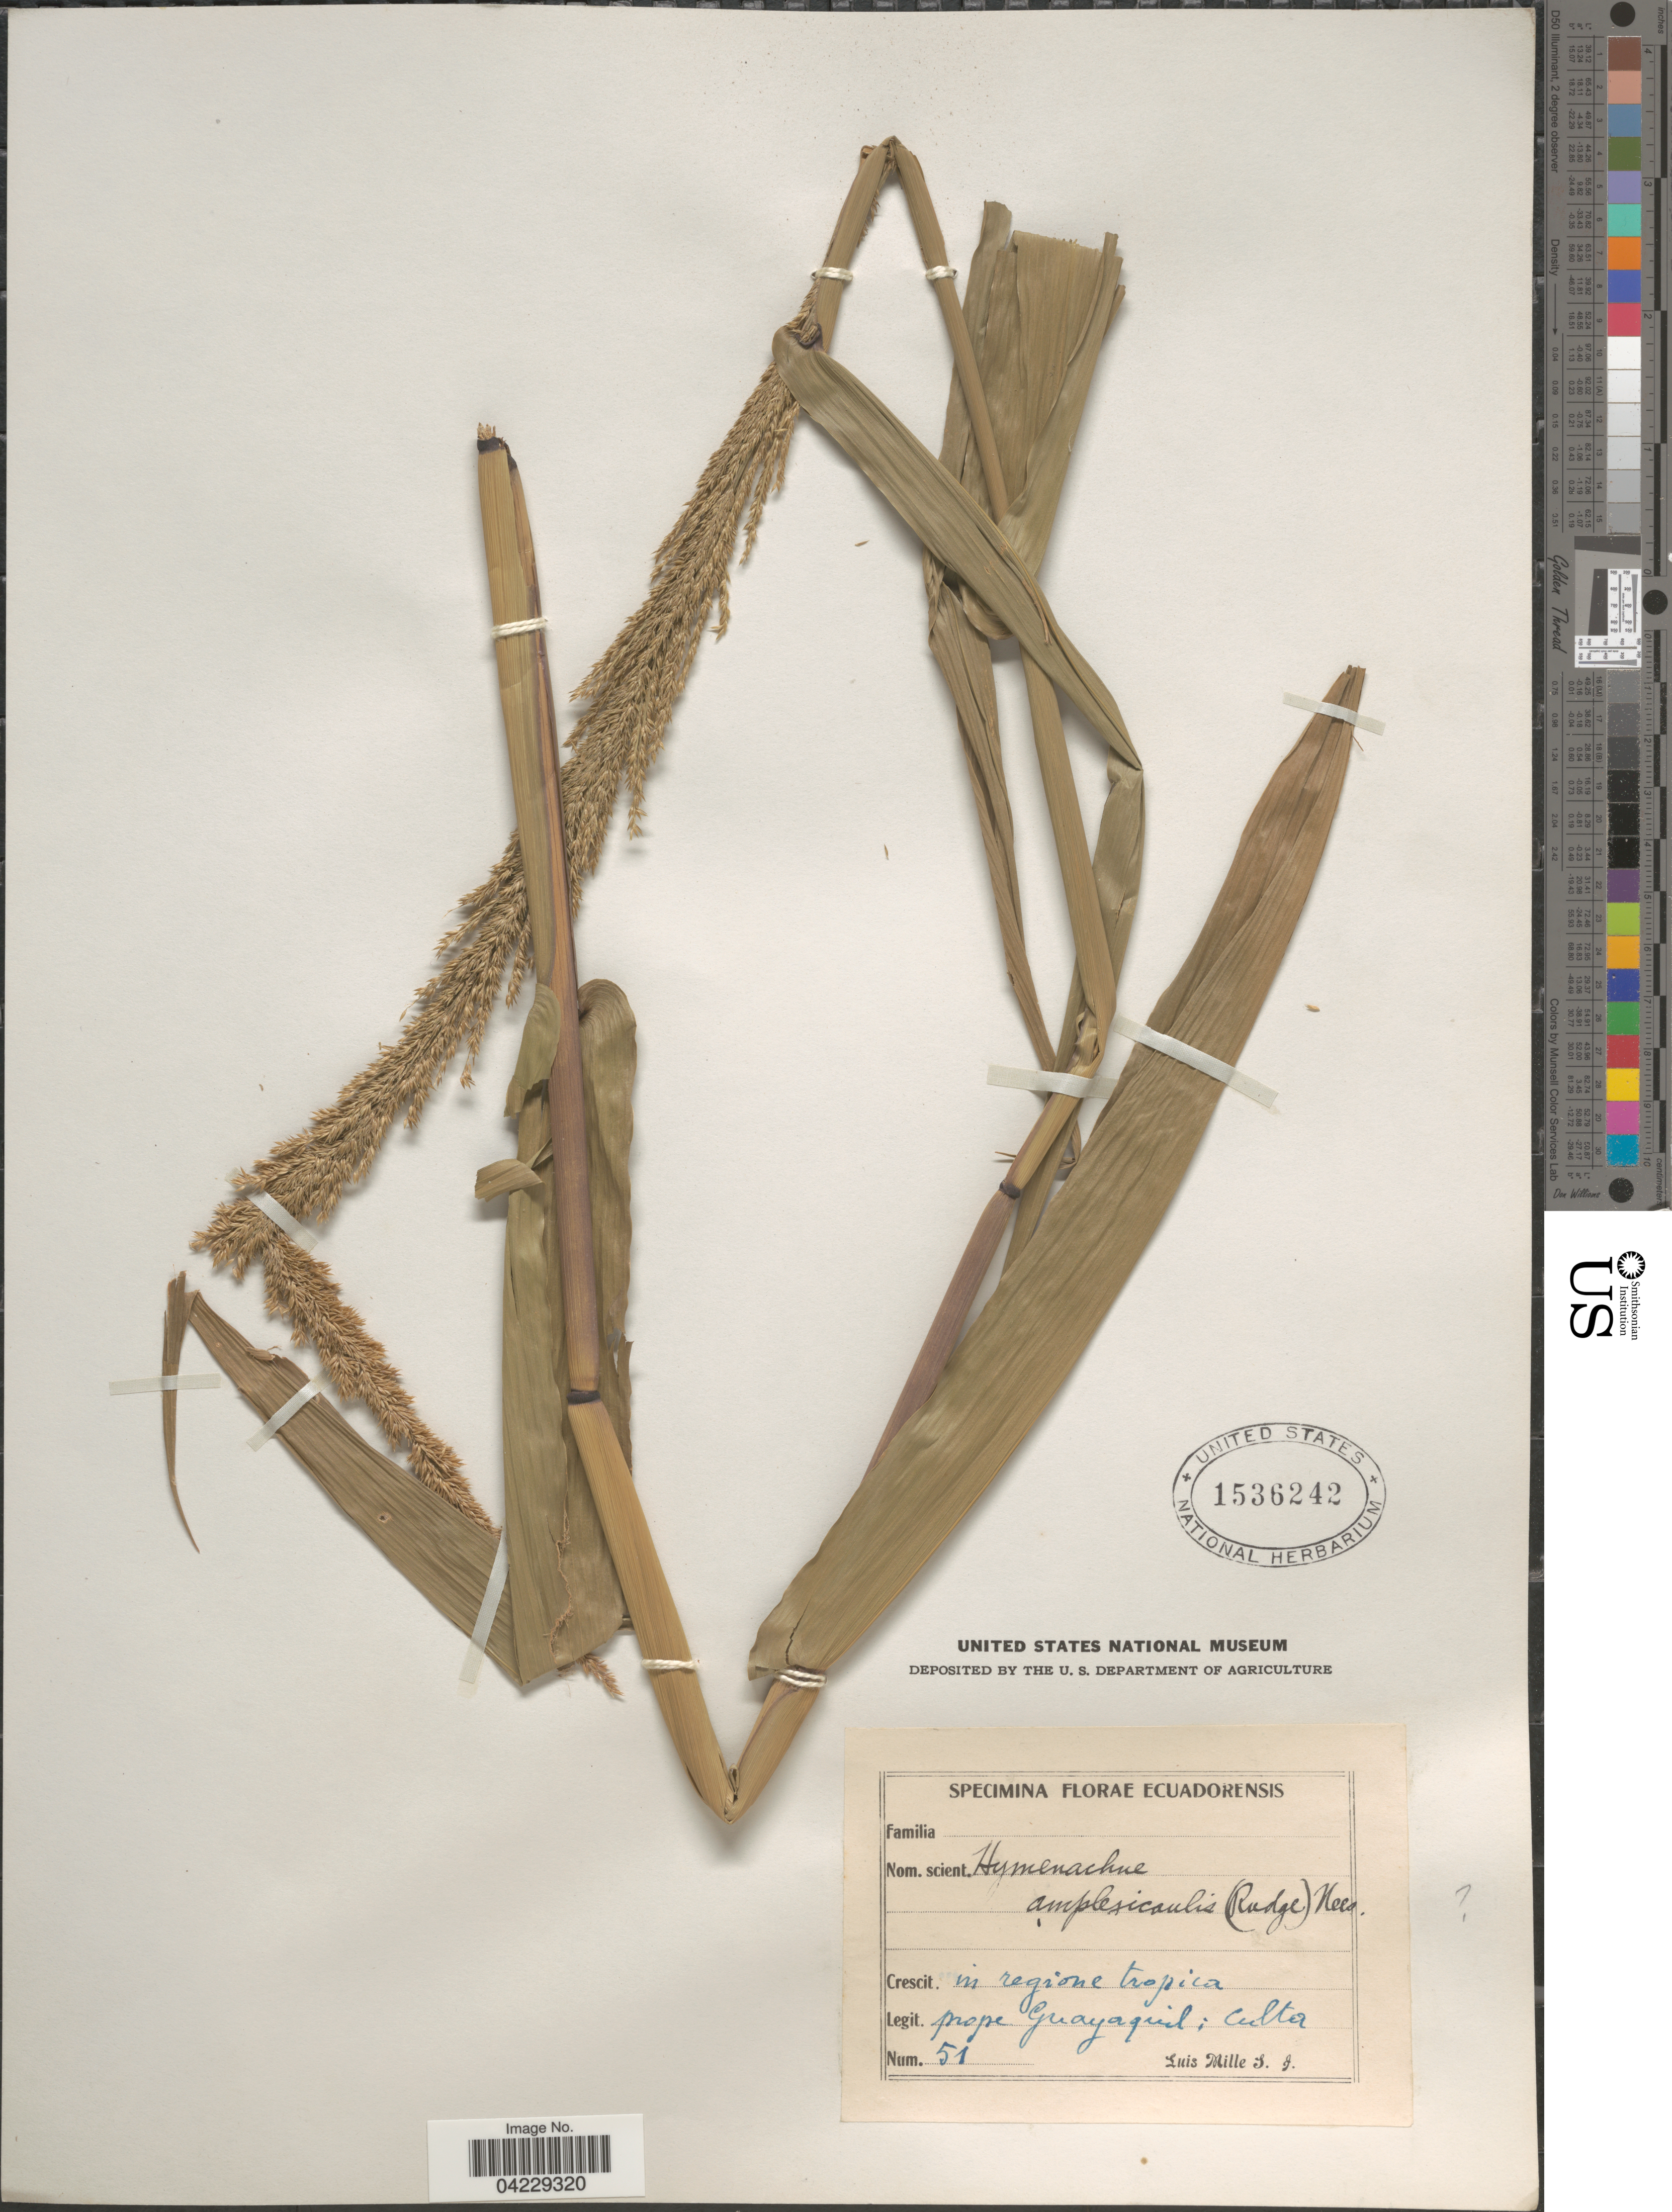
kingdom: Plantae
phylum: Tracheophyta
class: Liliopsida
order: Poales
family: Poaceae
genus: Hymenachne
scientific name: Hymenachne amplexicaulis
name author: (Rudge) Nees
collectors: L. Mille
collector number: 51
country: Ecuador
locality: Ecuadorensis. In regione tropica prope Guayaquil.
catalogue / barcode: US 1536242